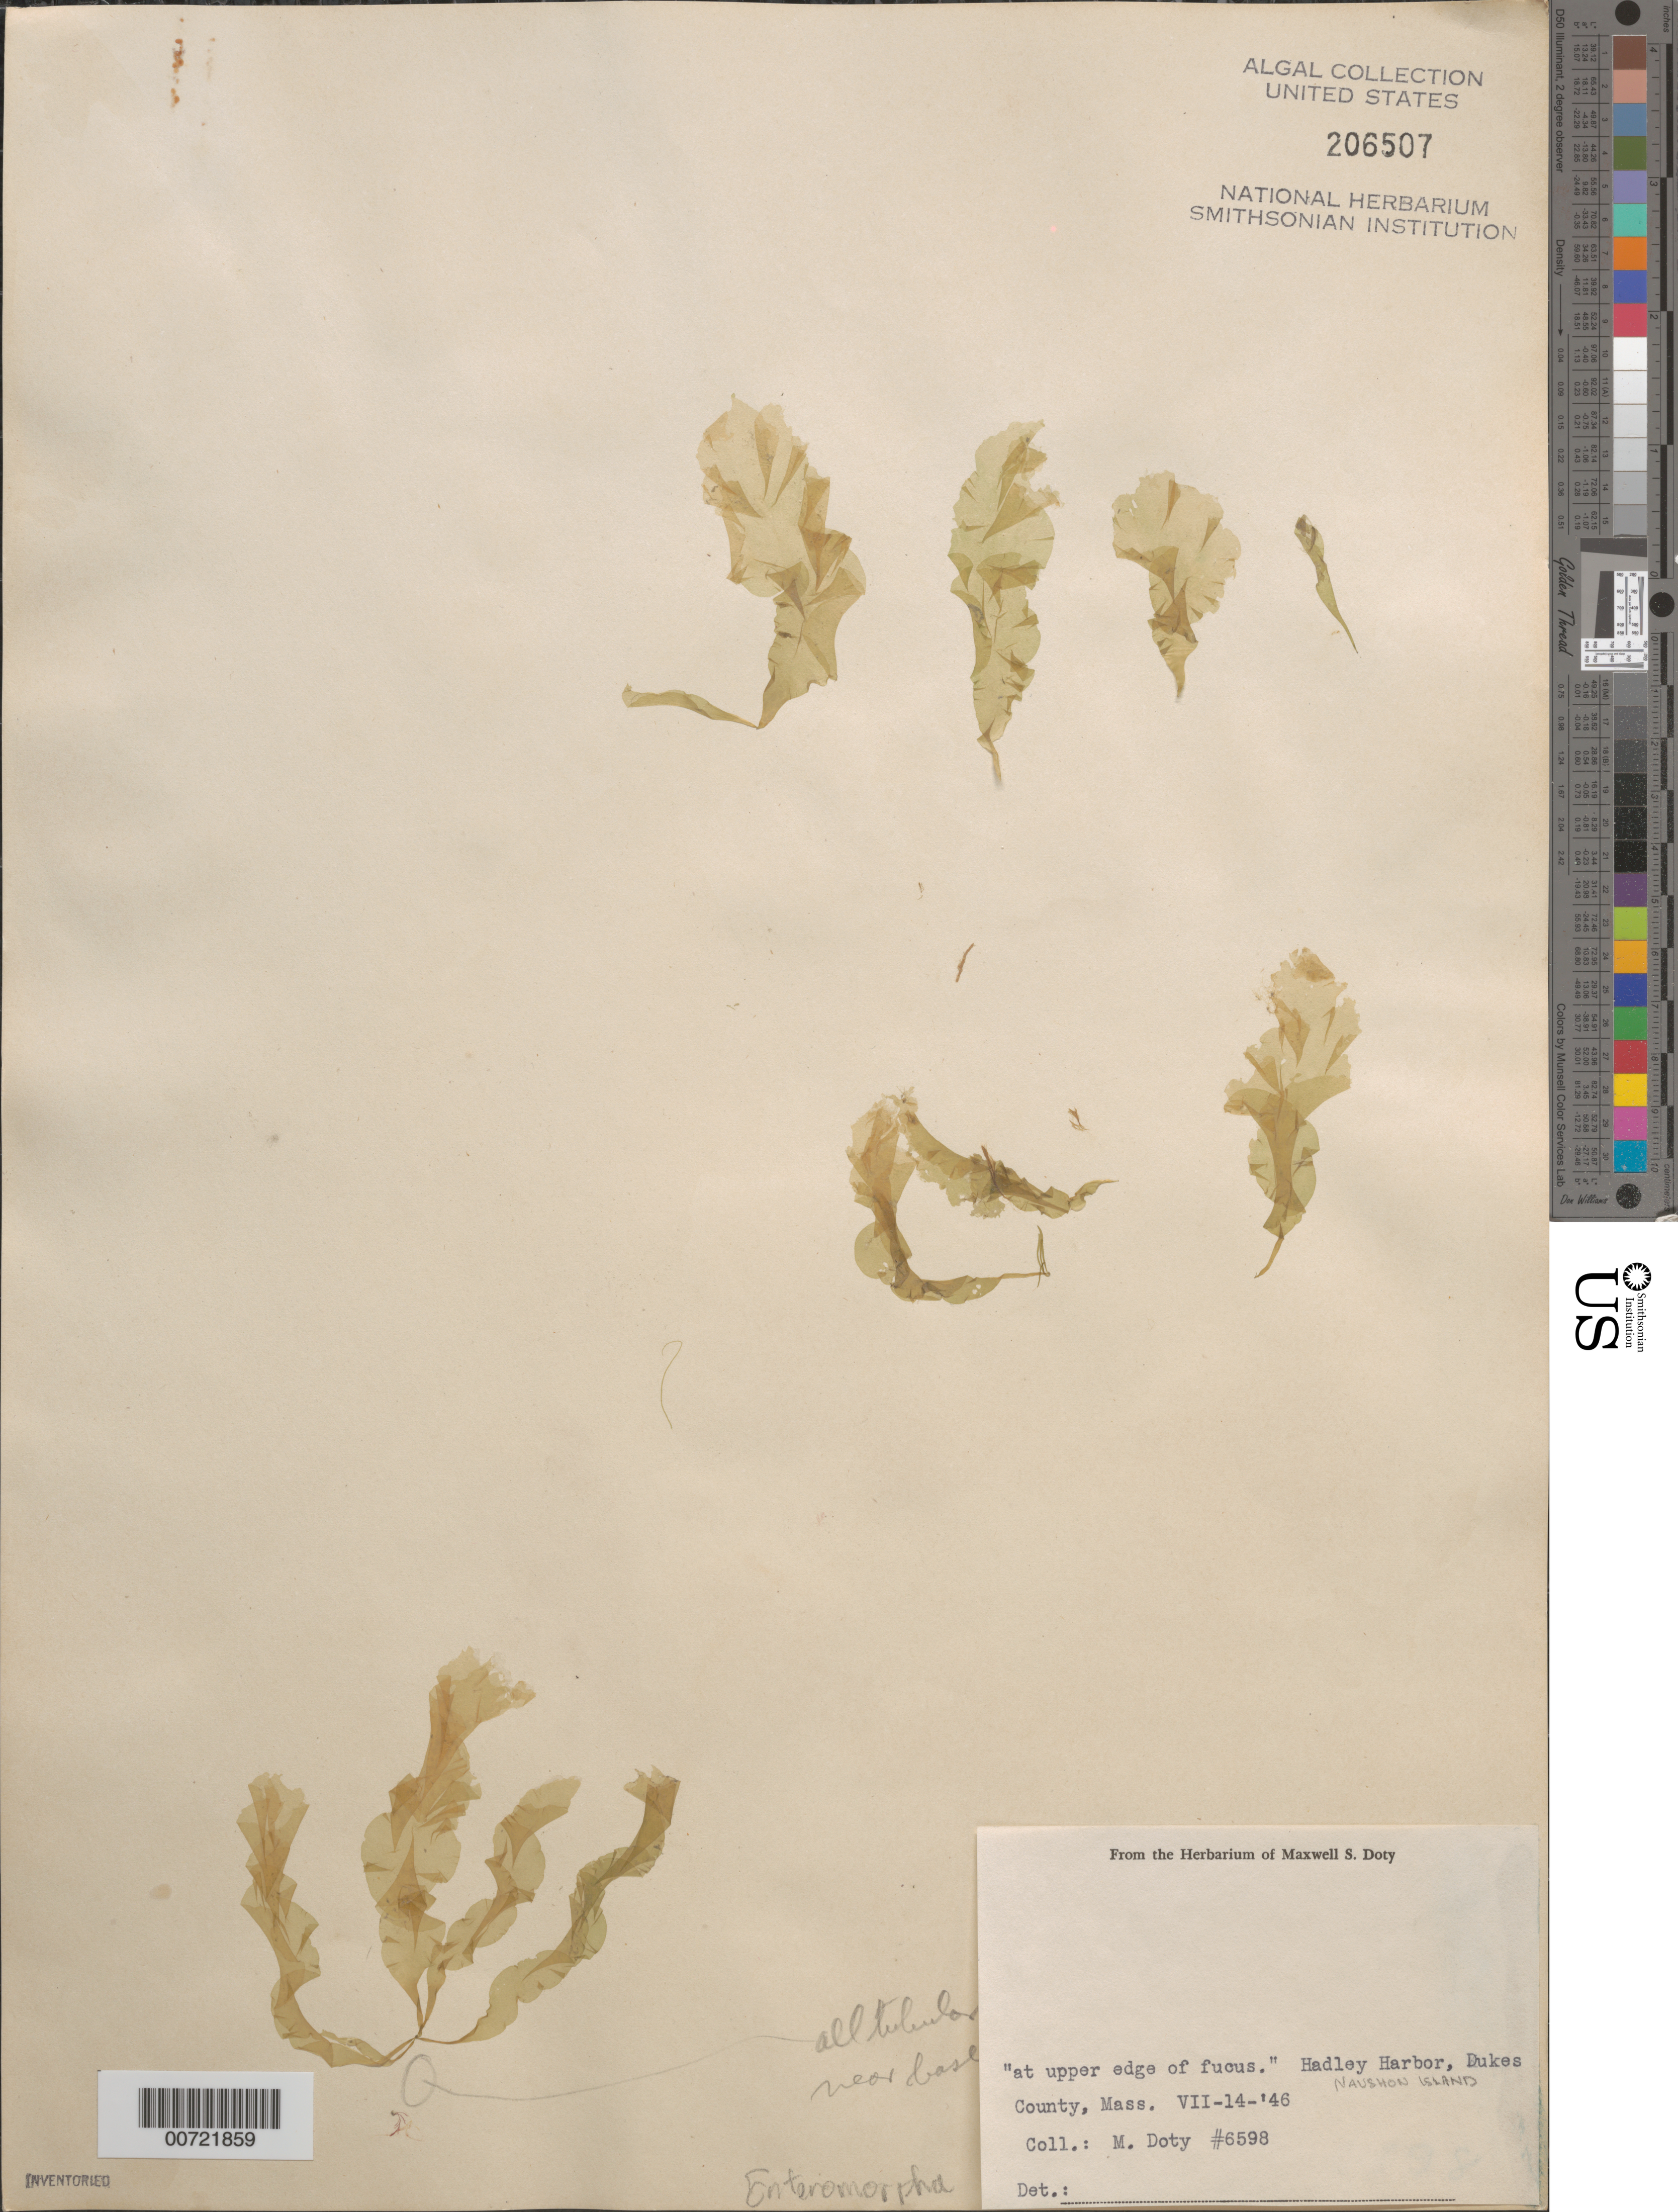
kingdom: Plantae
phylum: Chlorophyta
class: Ulvophyceae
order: Ulvales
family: Ulvaceae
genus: Ulva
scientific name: Ulva sp.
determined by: Algae name updating Project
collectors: M. S. Doty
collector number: MSD 6598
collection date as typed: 14 Jul 1946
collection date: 1946-07-14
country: United States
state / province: Massachusetts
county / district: Dukes County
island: Naushon Island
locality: Hadley Harbor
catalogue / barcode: US 206507